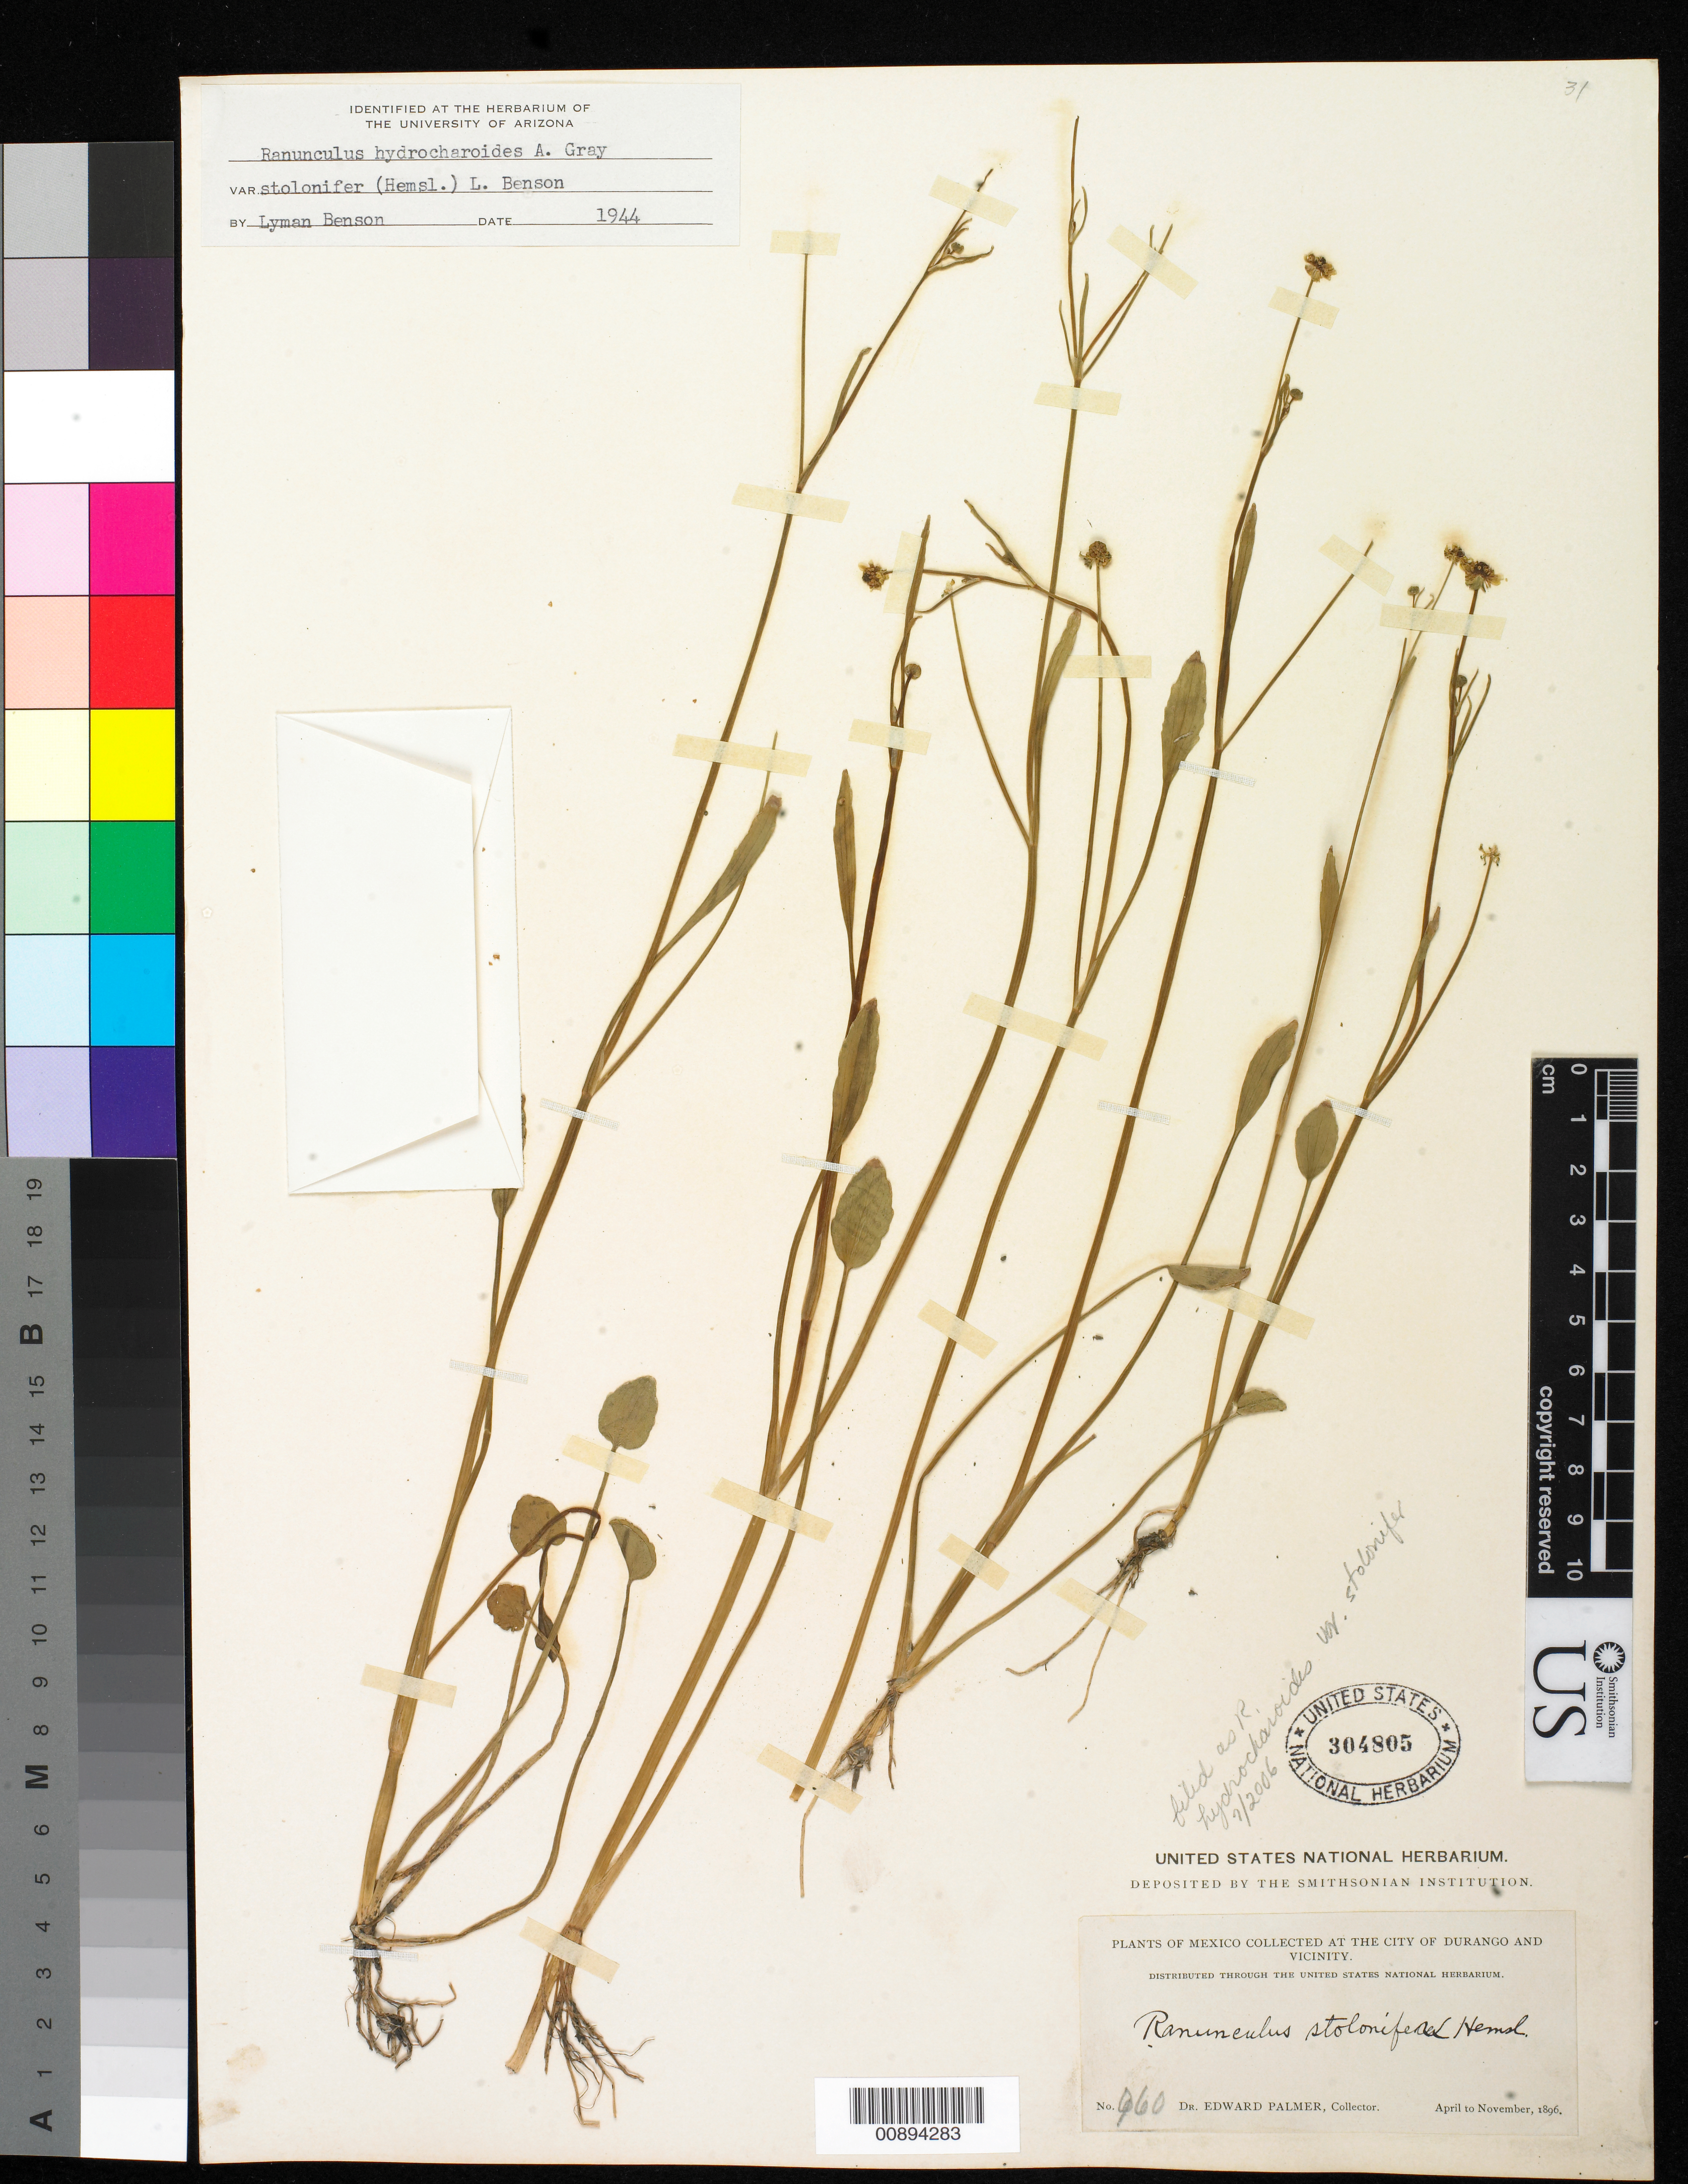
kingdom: Plantae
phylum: Tracheophyta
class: Magnoliopsida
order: Ranunculales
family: Ranunculaceae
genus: Ranunculus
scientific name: Ranunculus hydrocharoides var. stolonifer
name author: A. Gray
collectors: E. Palmer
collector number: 960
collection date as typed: Apr 1896 to -- Nov 1896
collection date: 1896-04/1896-11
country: Mexico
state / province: Durango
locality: City of Durango and vicinity.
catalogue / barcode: US 304805